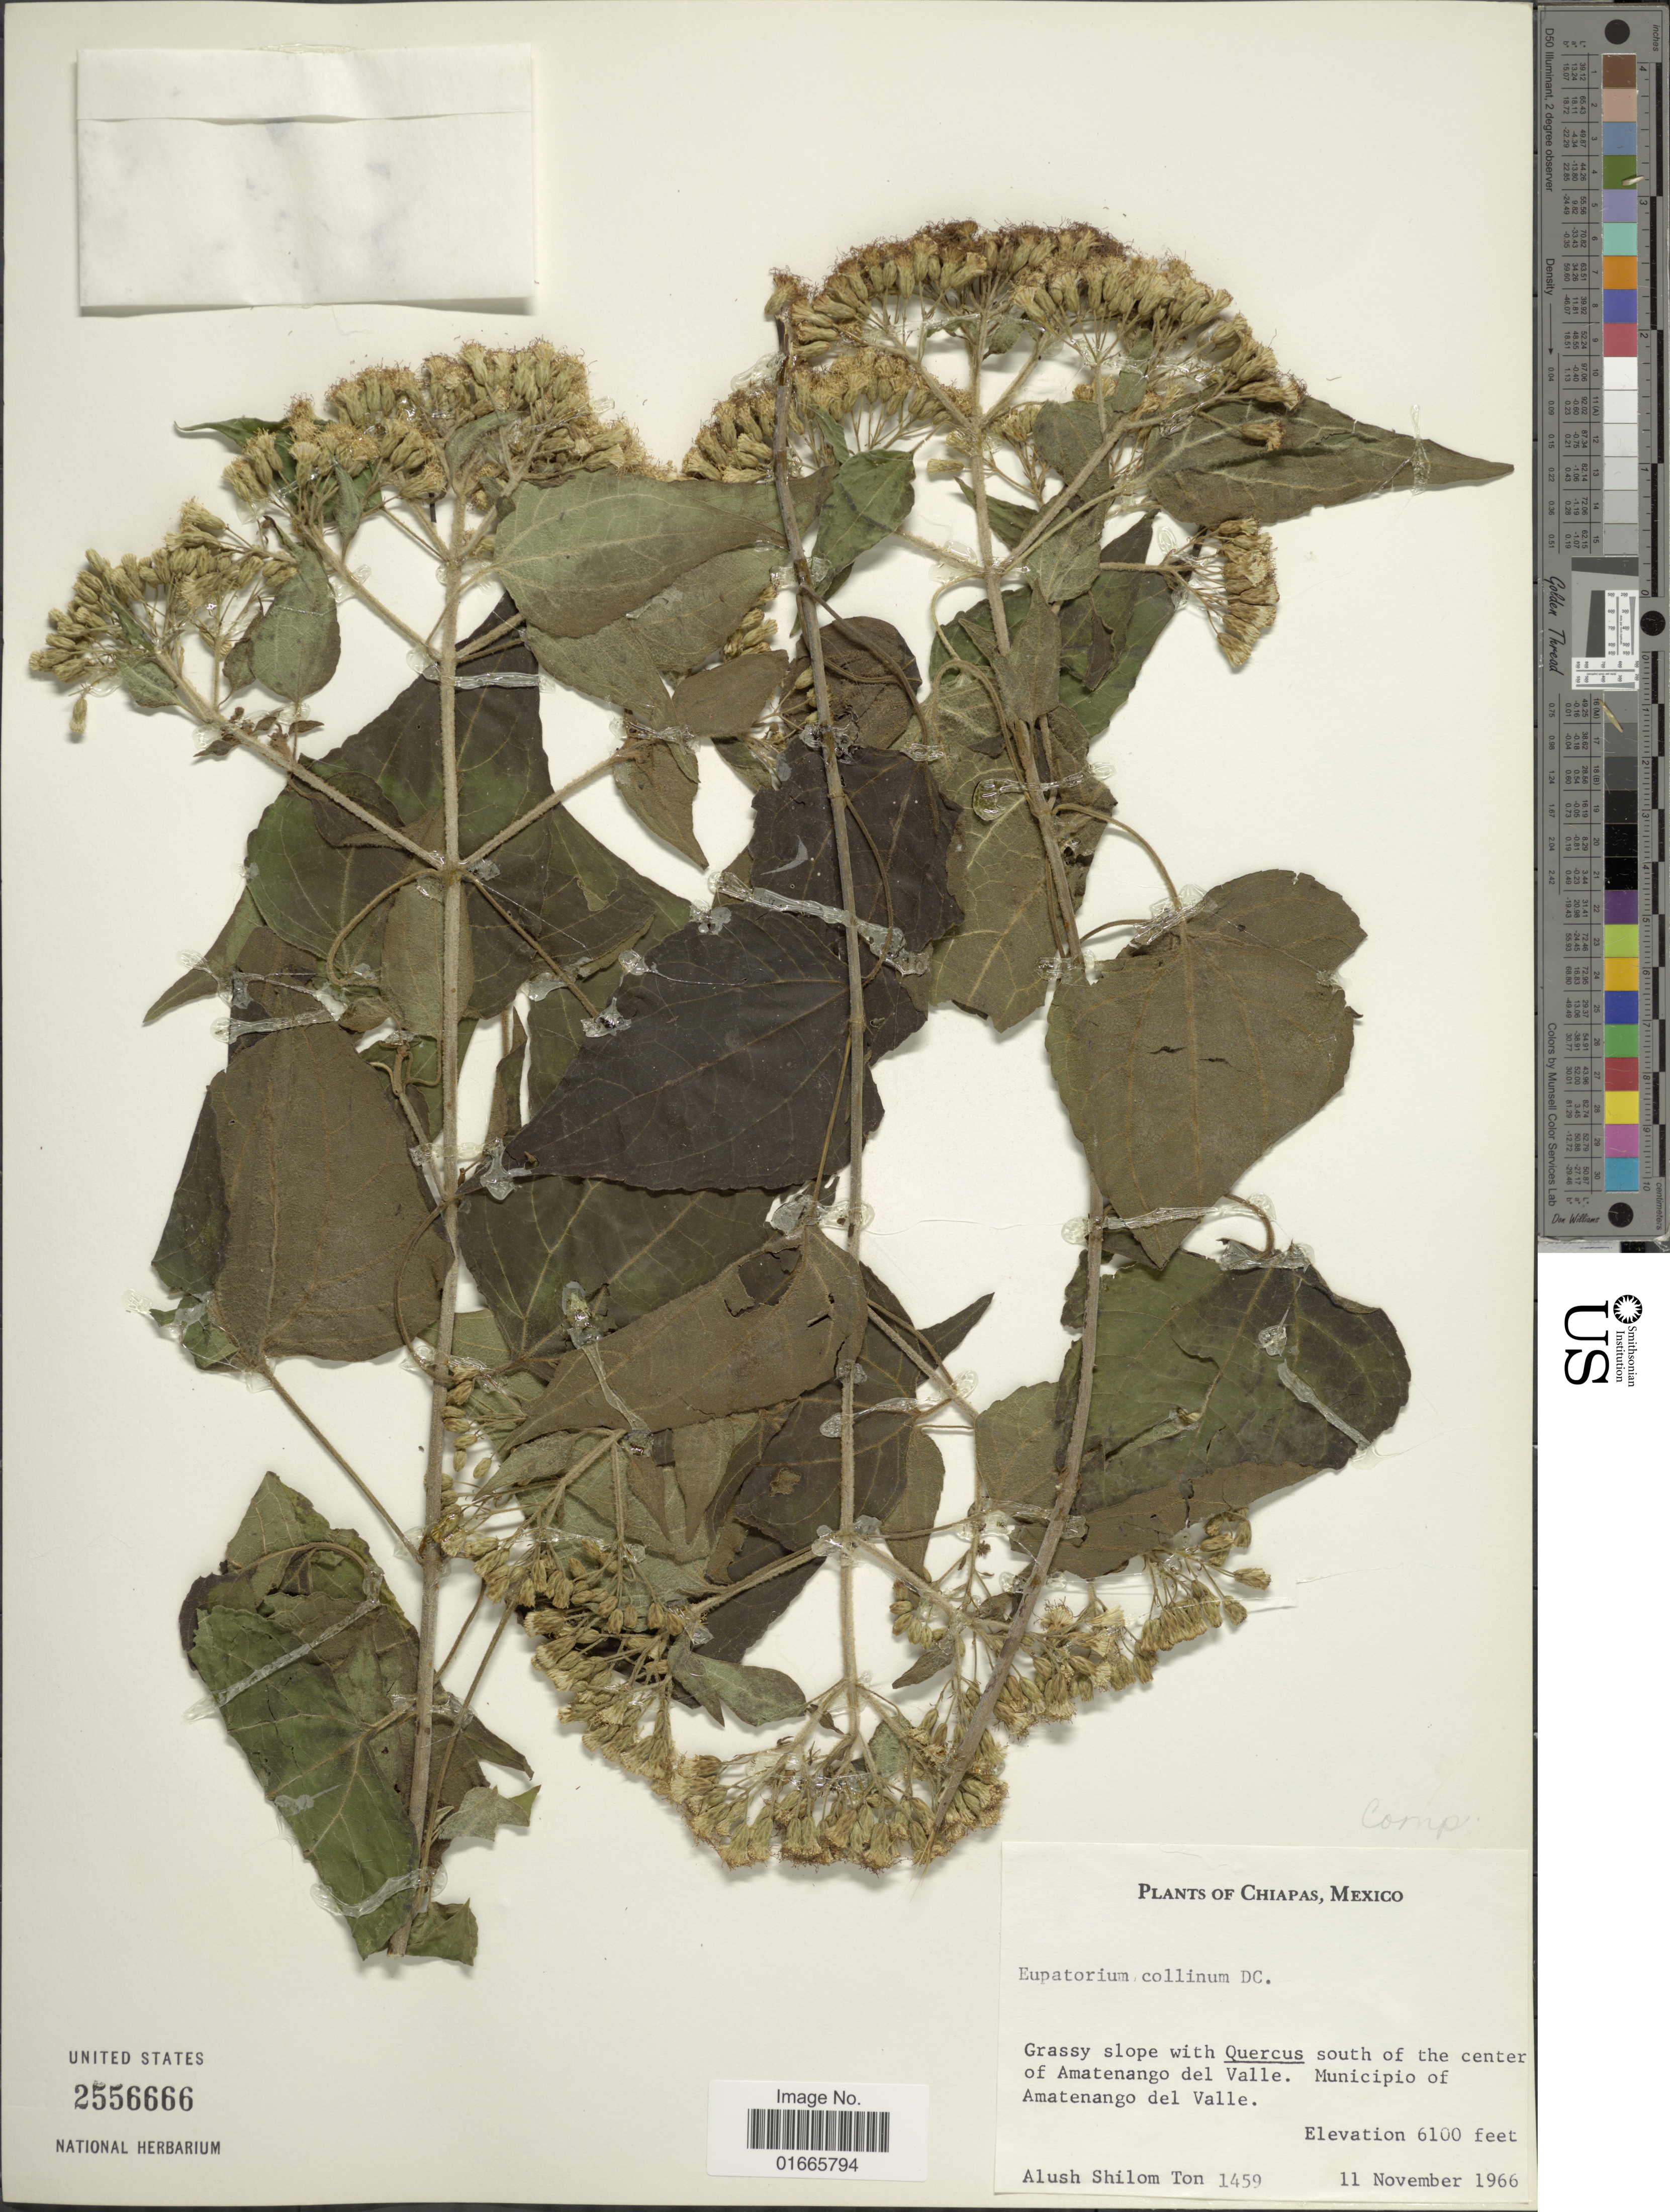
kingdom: Plantae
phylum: Tracheophyta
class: Magnoliopsida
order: Asterales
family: Asteraceae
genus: Chromolaena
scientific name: Chromolaena collina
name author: (DC.) R.M. King & H. Rob.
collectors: A. Shilom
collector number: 1459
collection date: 1966-11-11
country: Mexico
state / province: Chiapas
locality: South of the center of Amatenango, Municipio of Amatenango del Valle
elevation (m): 1859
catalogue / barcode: US 2556666